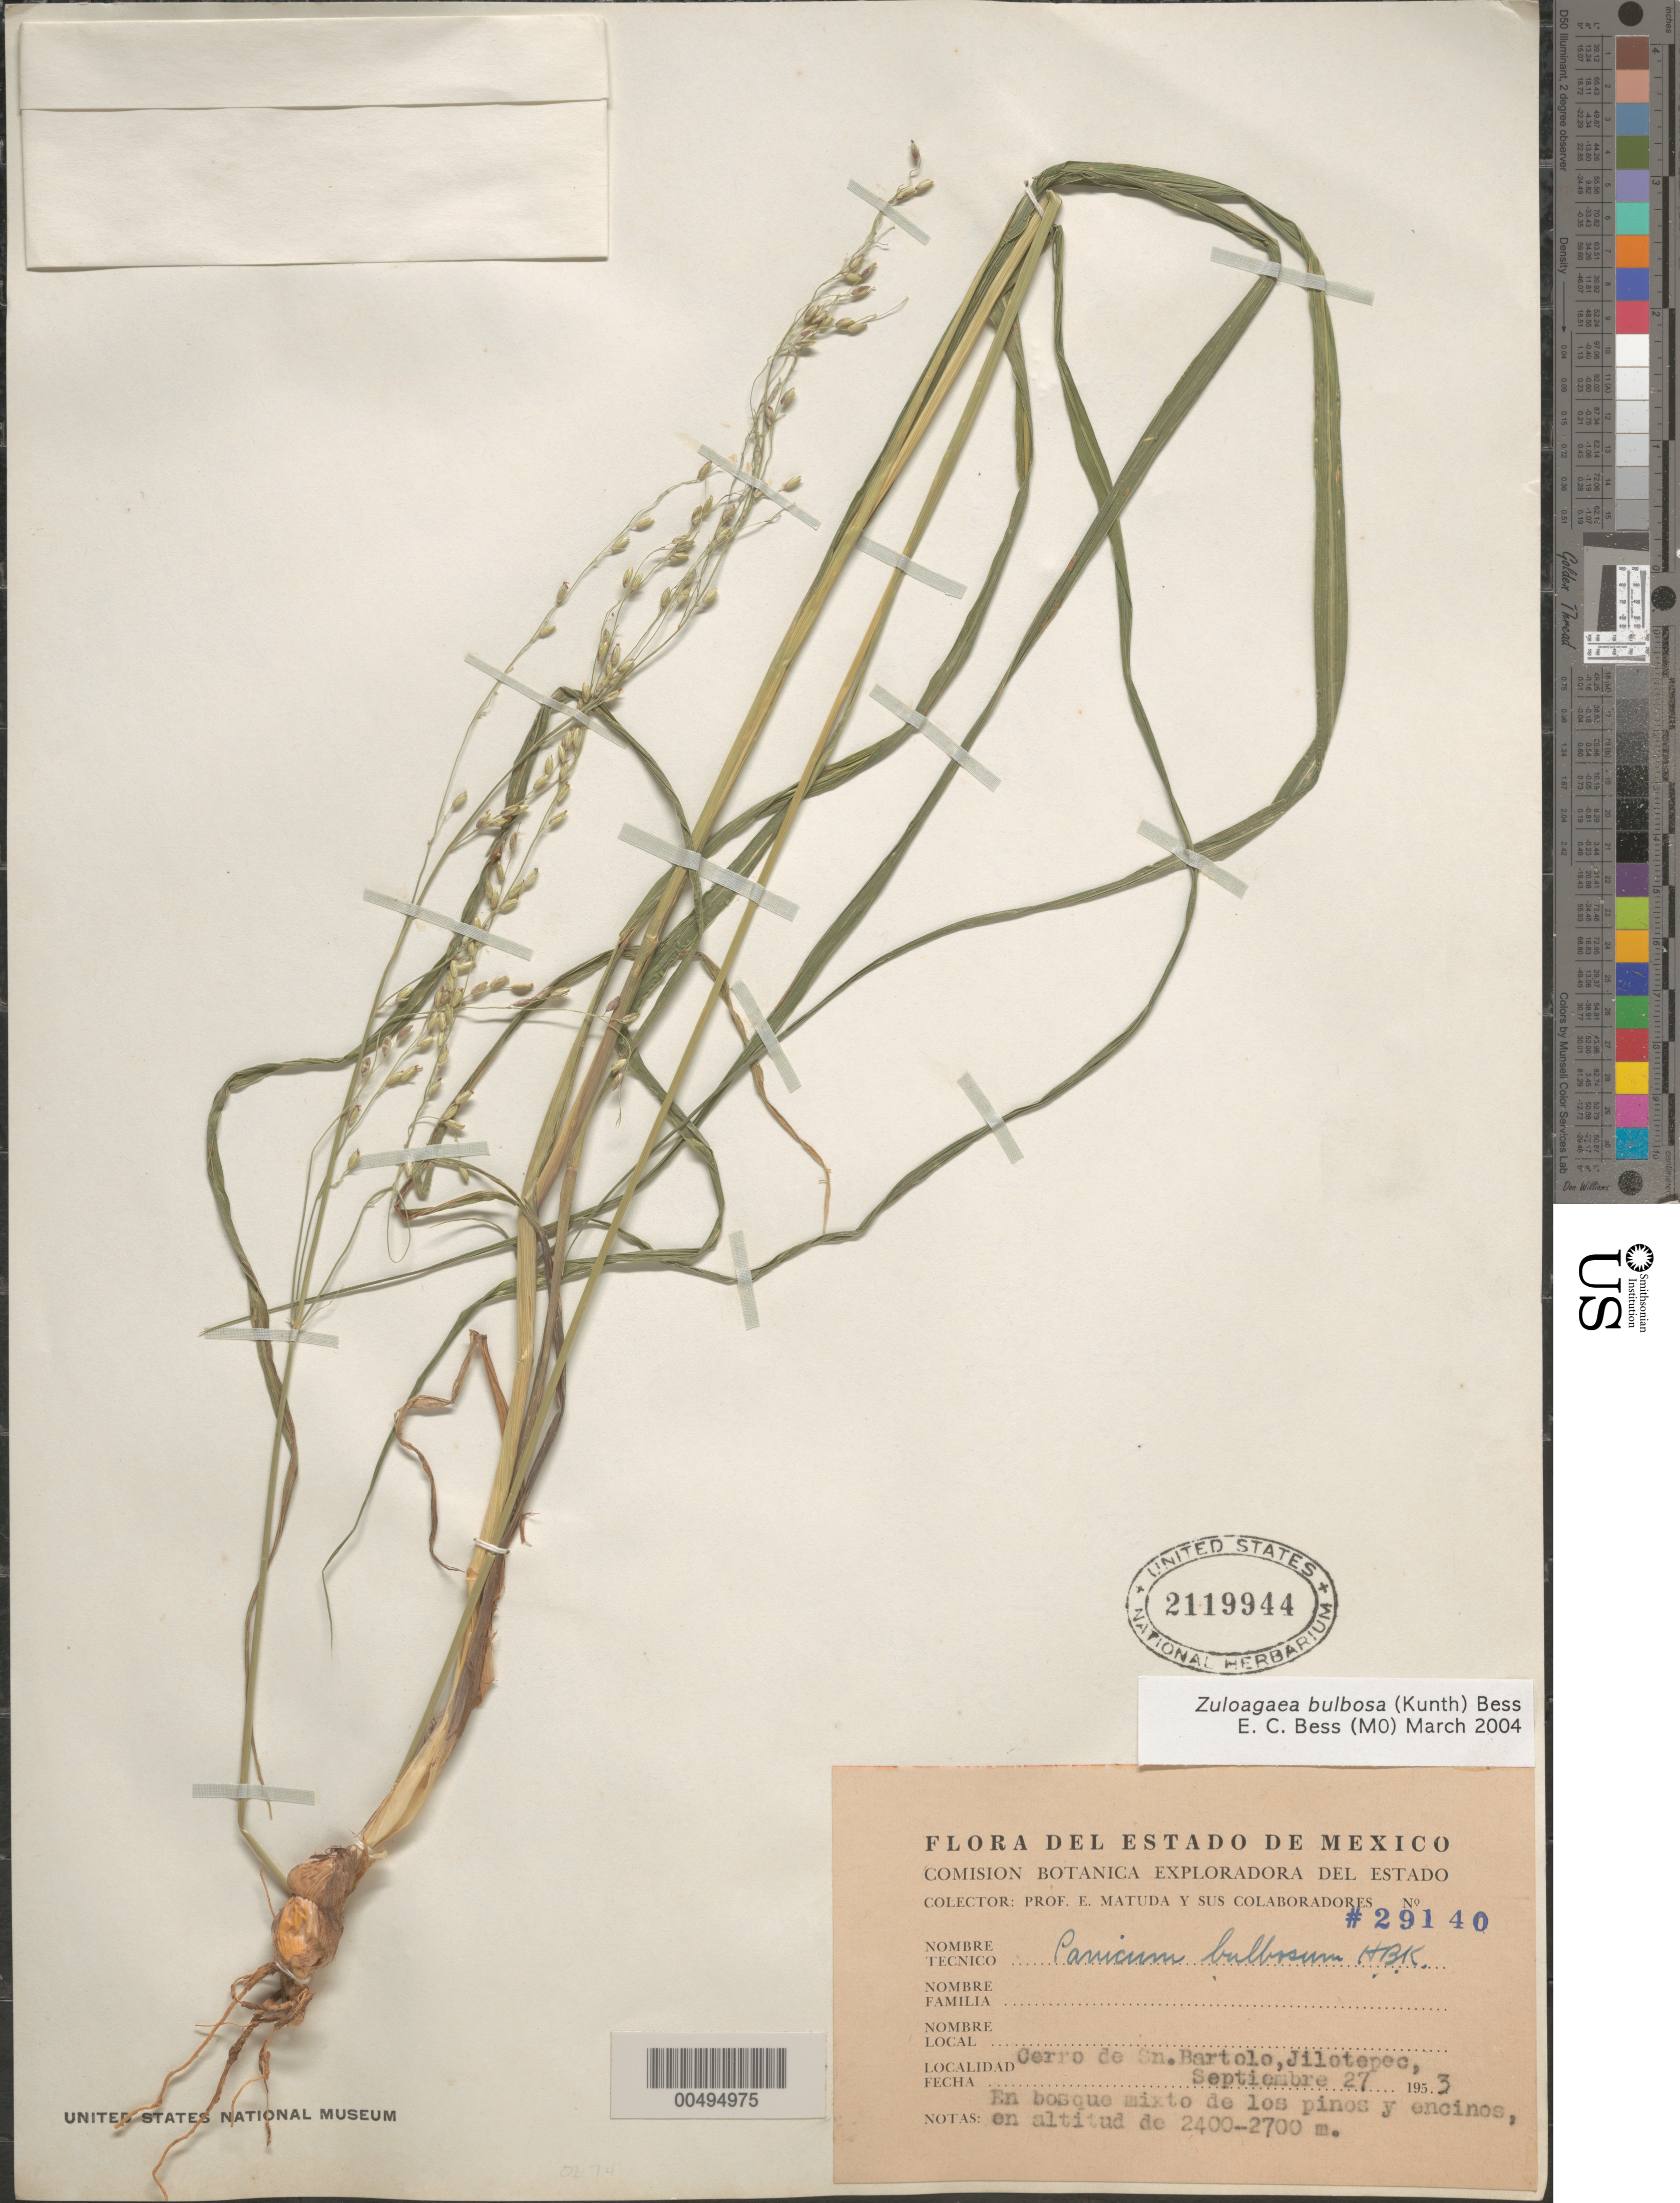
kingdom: Plantae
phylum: Tracheophyta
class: Liliopsida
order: Poales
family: Poaceae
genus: Panicum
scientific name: Panicum bulbosum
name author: Kunth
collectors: E. Matuda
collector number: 29140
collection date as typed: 27 Sep 1953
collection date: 1953-09-27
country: Mexico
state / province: México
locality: Cerro de Sn. Bartolo, Jilotepec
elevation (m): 2400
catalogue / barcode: US 2119944